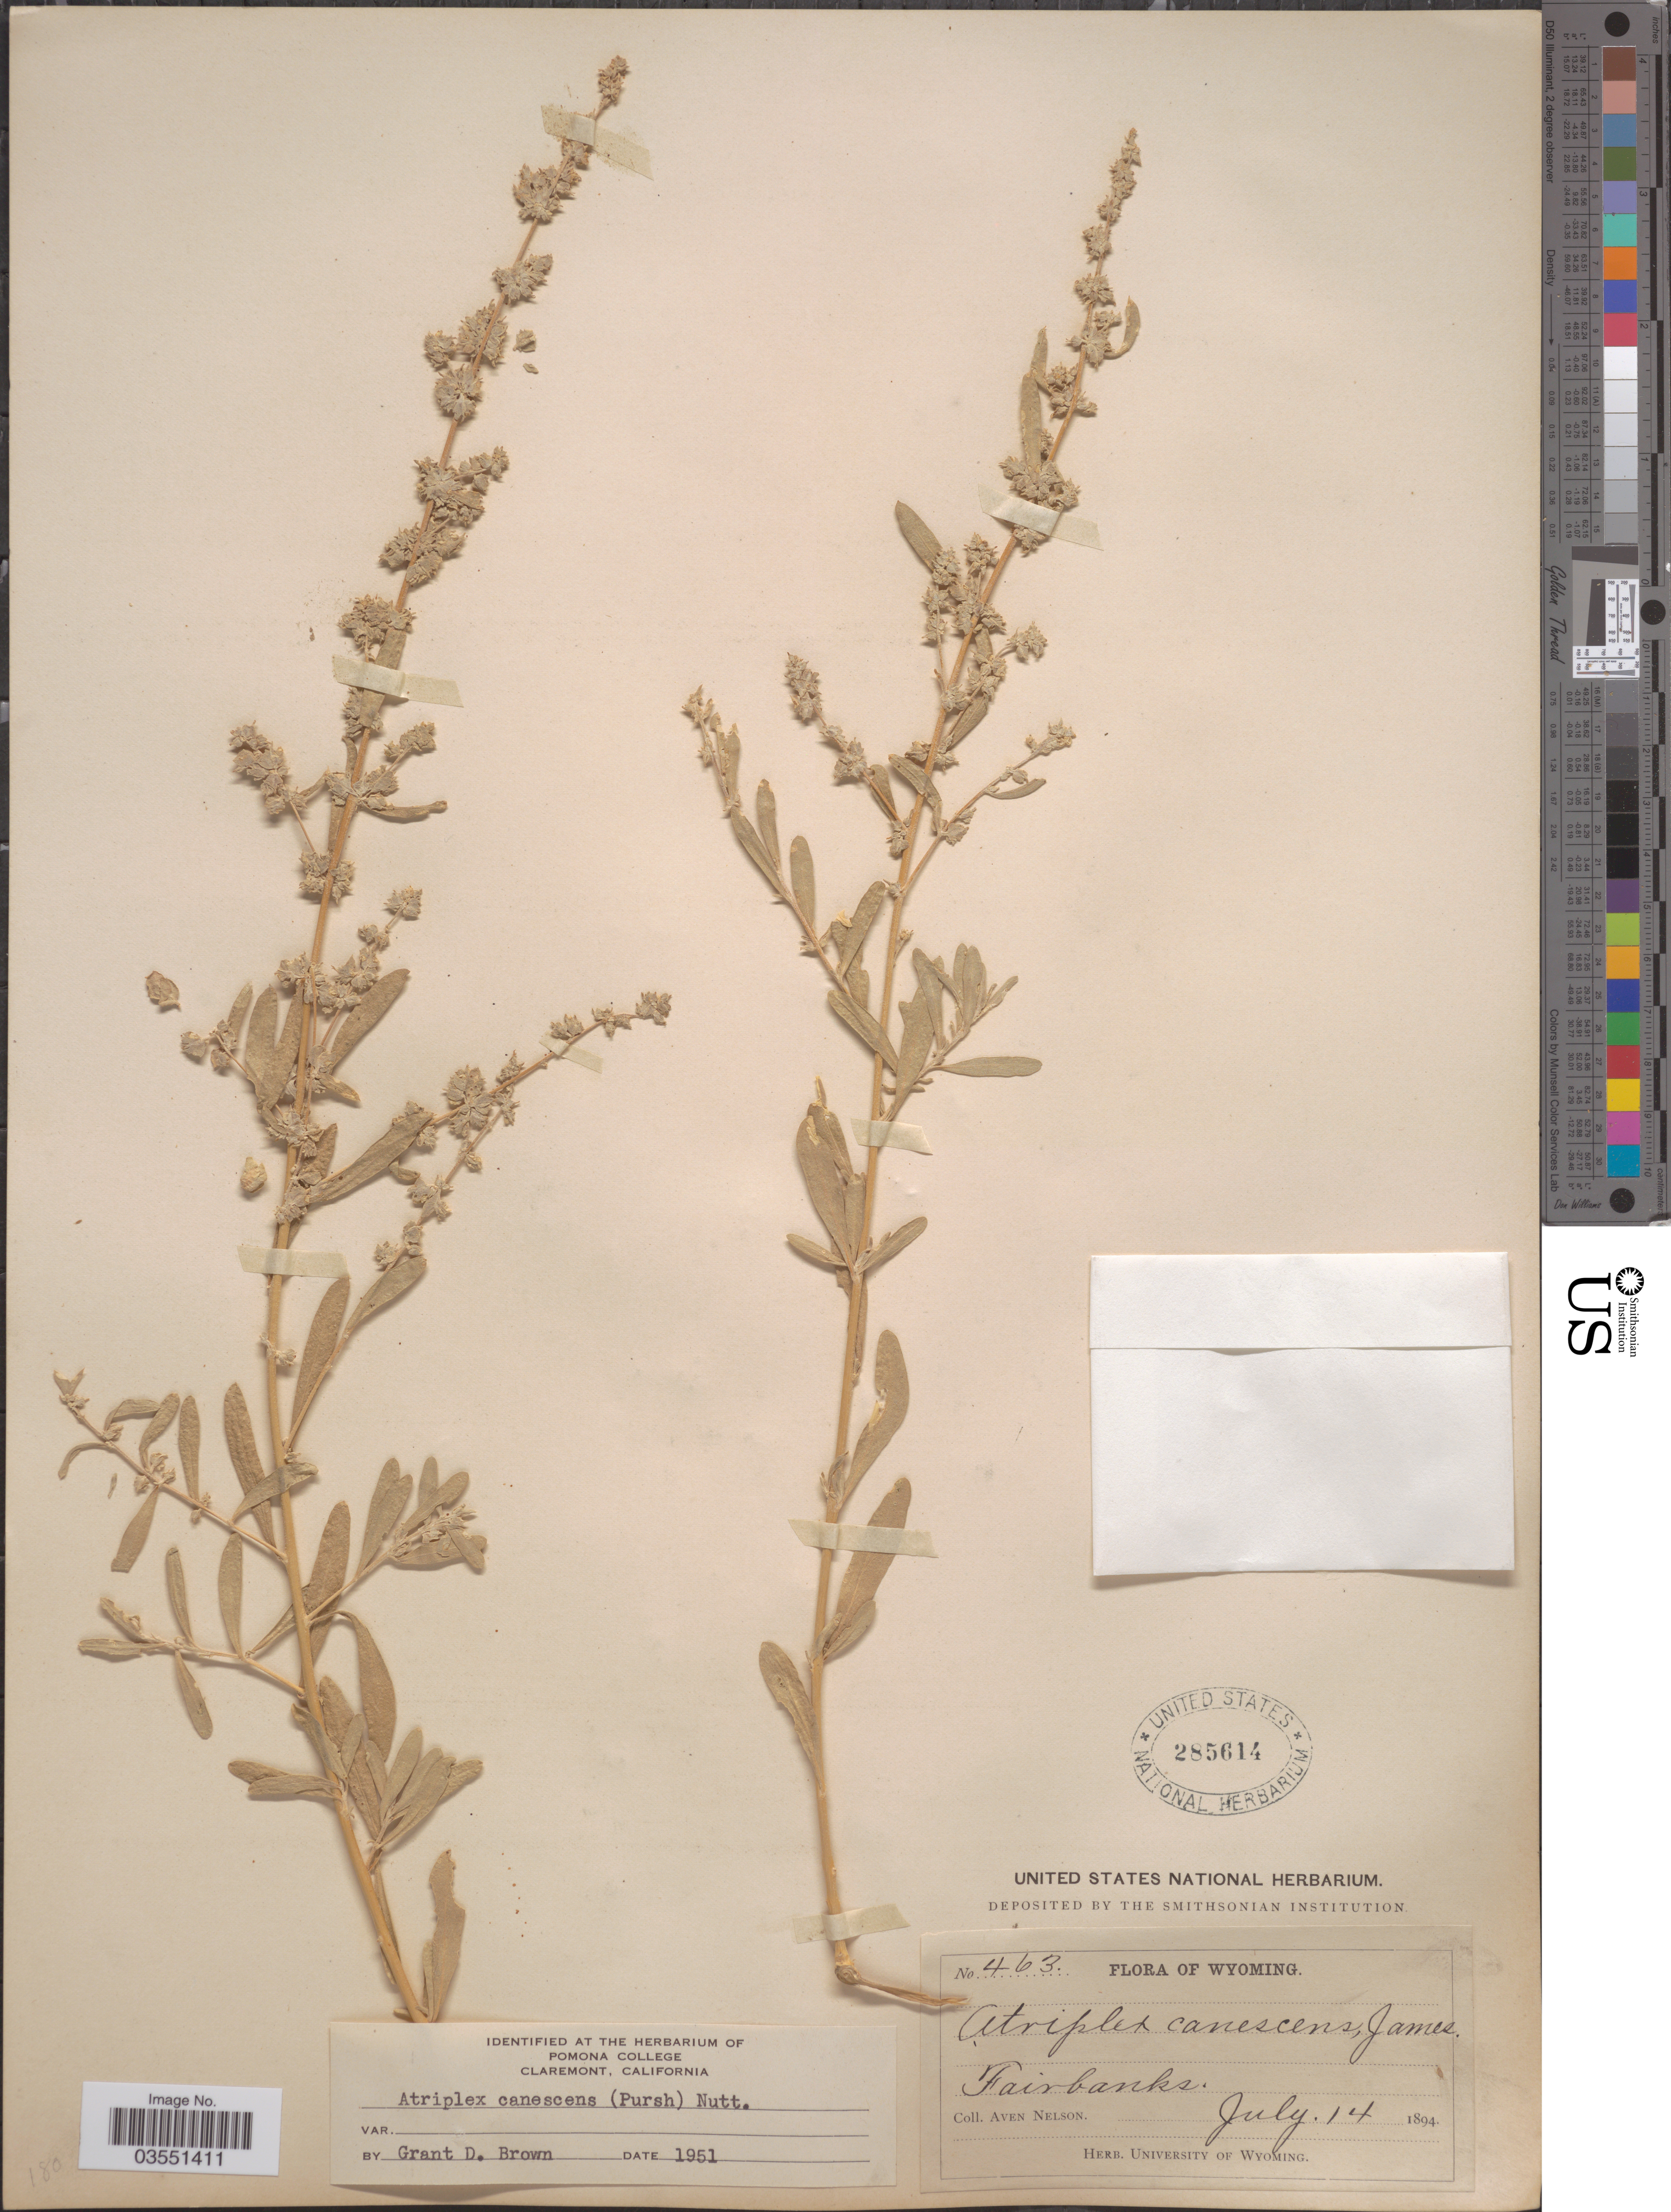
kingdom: Plantae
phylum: Tracheophyta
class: Magnoliopsida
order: Caryophyllales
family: Amaranthaceae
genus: Atriplex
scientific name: Atriplex canescens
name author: (Pursh) Nutt.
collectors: A. Nelson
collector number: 463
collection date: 1894-07-14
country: United States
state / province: Wyoming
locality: Fairbanks.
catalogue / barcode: US 285614